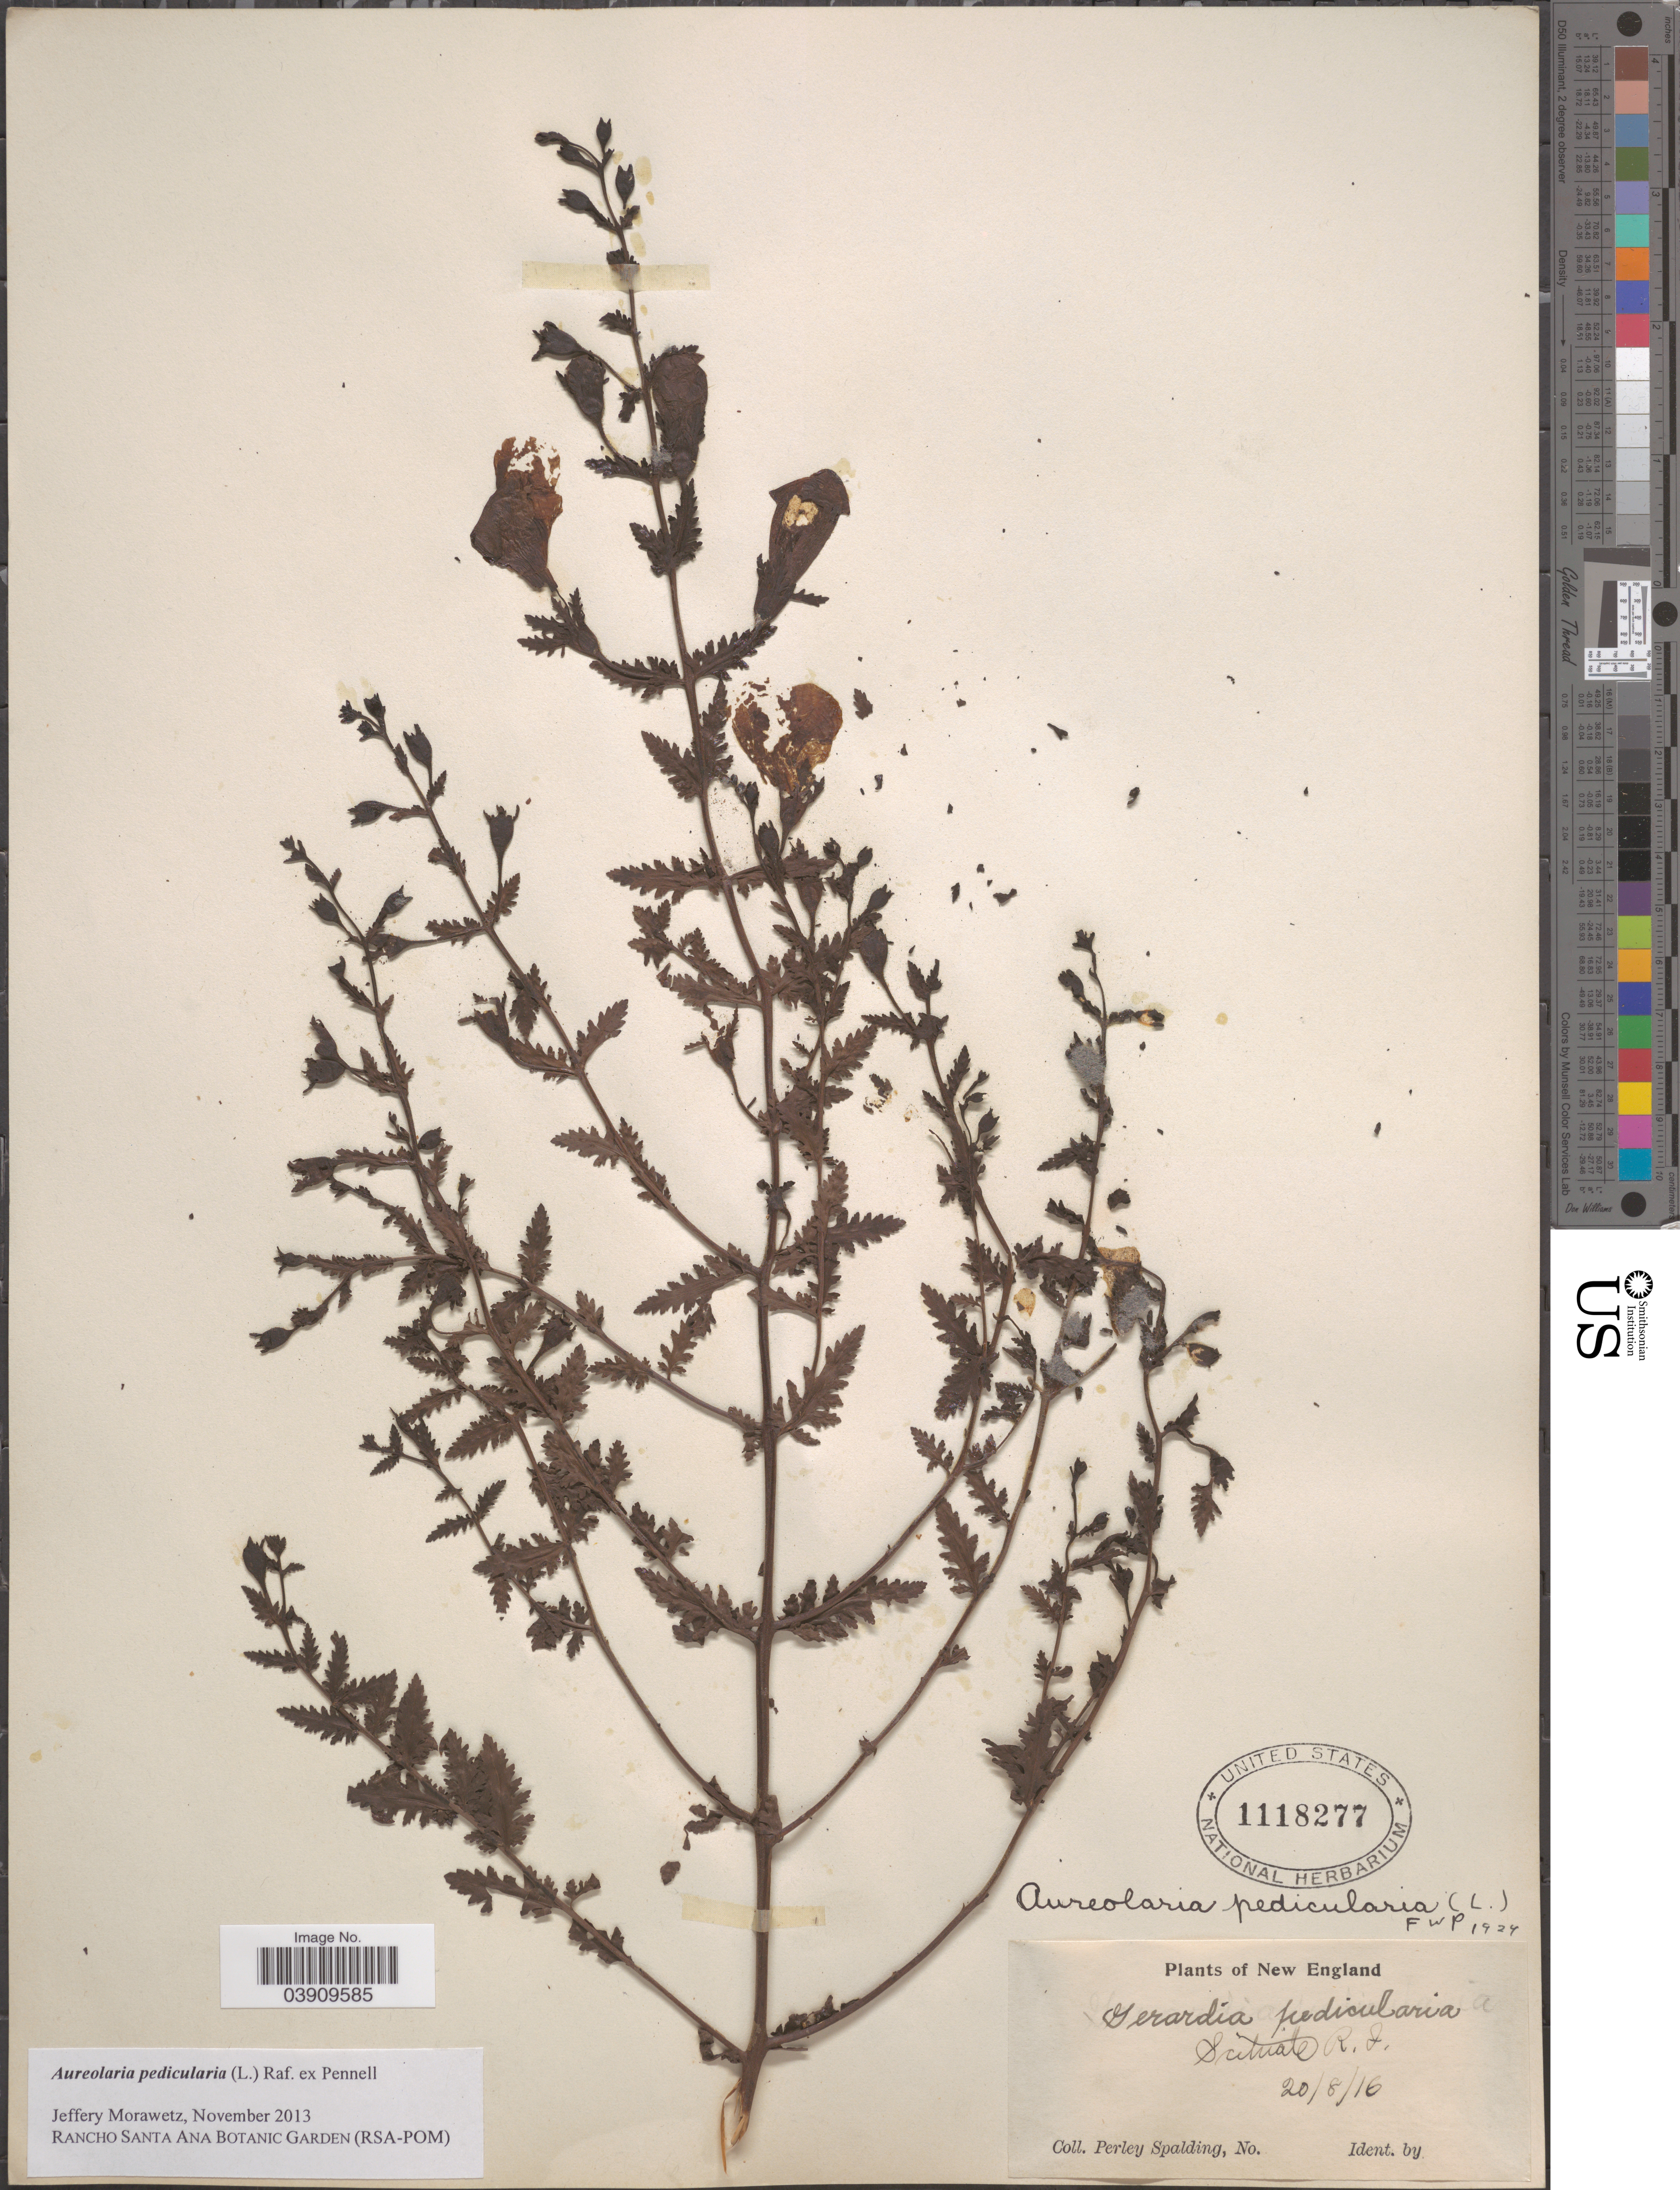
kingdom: Plantae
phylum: Tracheophyta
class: Magnoliopsida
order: Lamiales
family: Orobanchaceae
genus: Aureolaria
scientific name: Aureolaria pedicularia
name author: (L.) Raf. ex Farw.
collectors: P. Spaulding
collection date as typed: Transcribed d/m/y: 20/8/16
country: United States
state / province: Rhode Island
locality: New England. Scituate.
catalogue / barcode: US 1118277